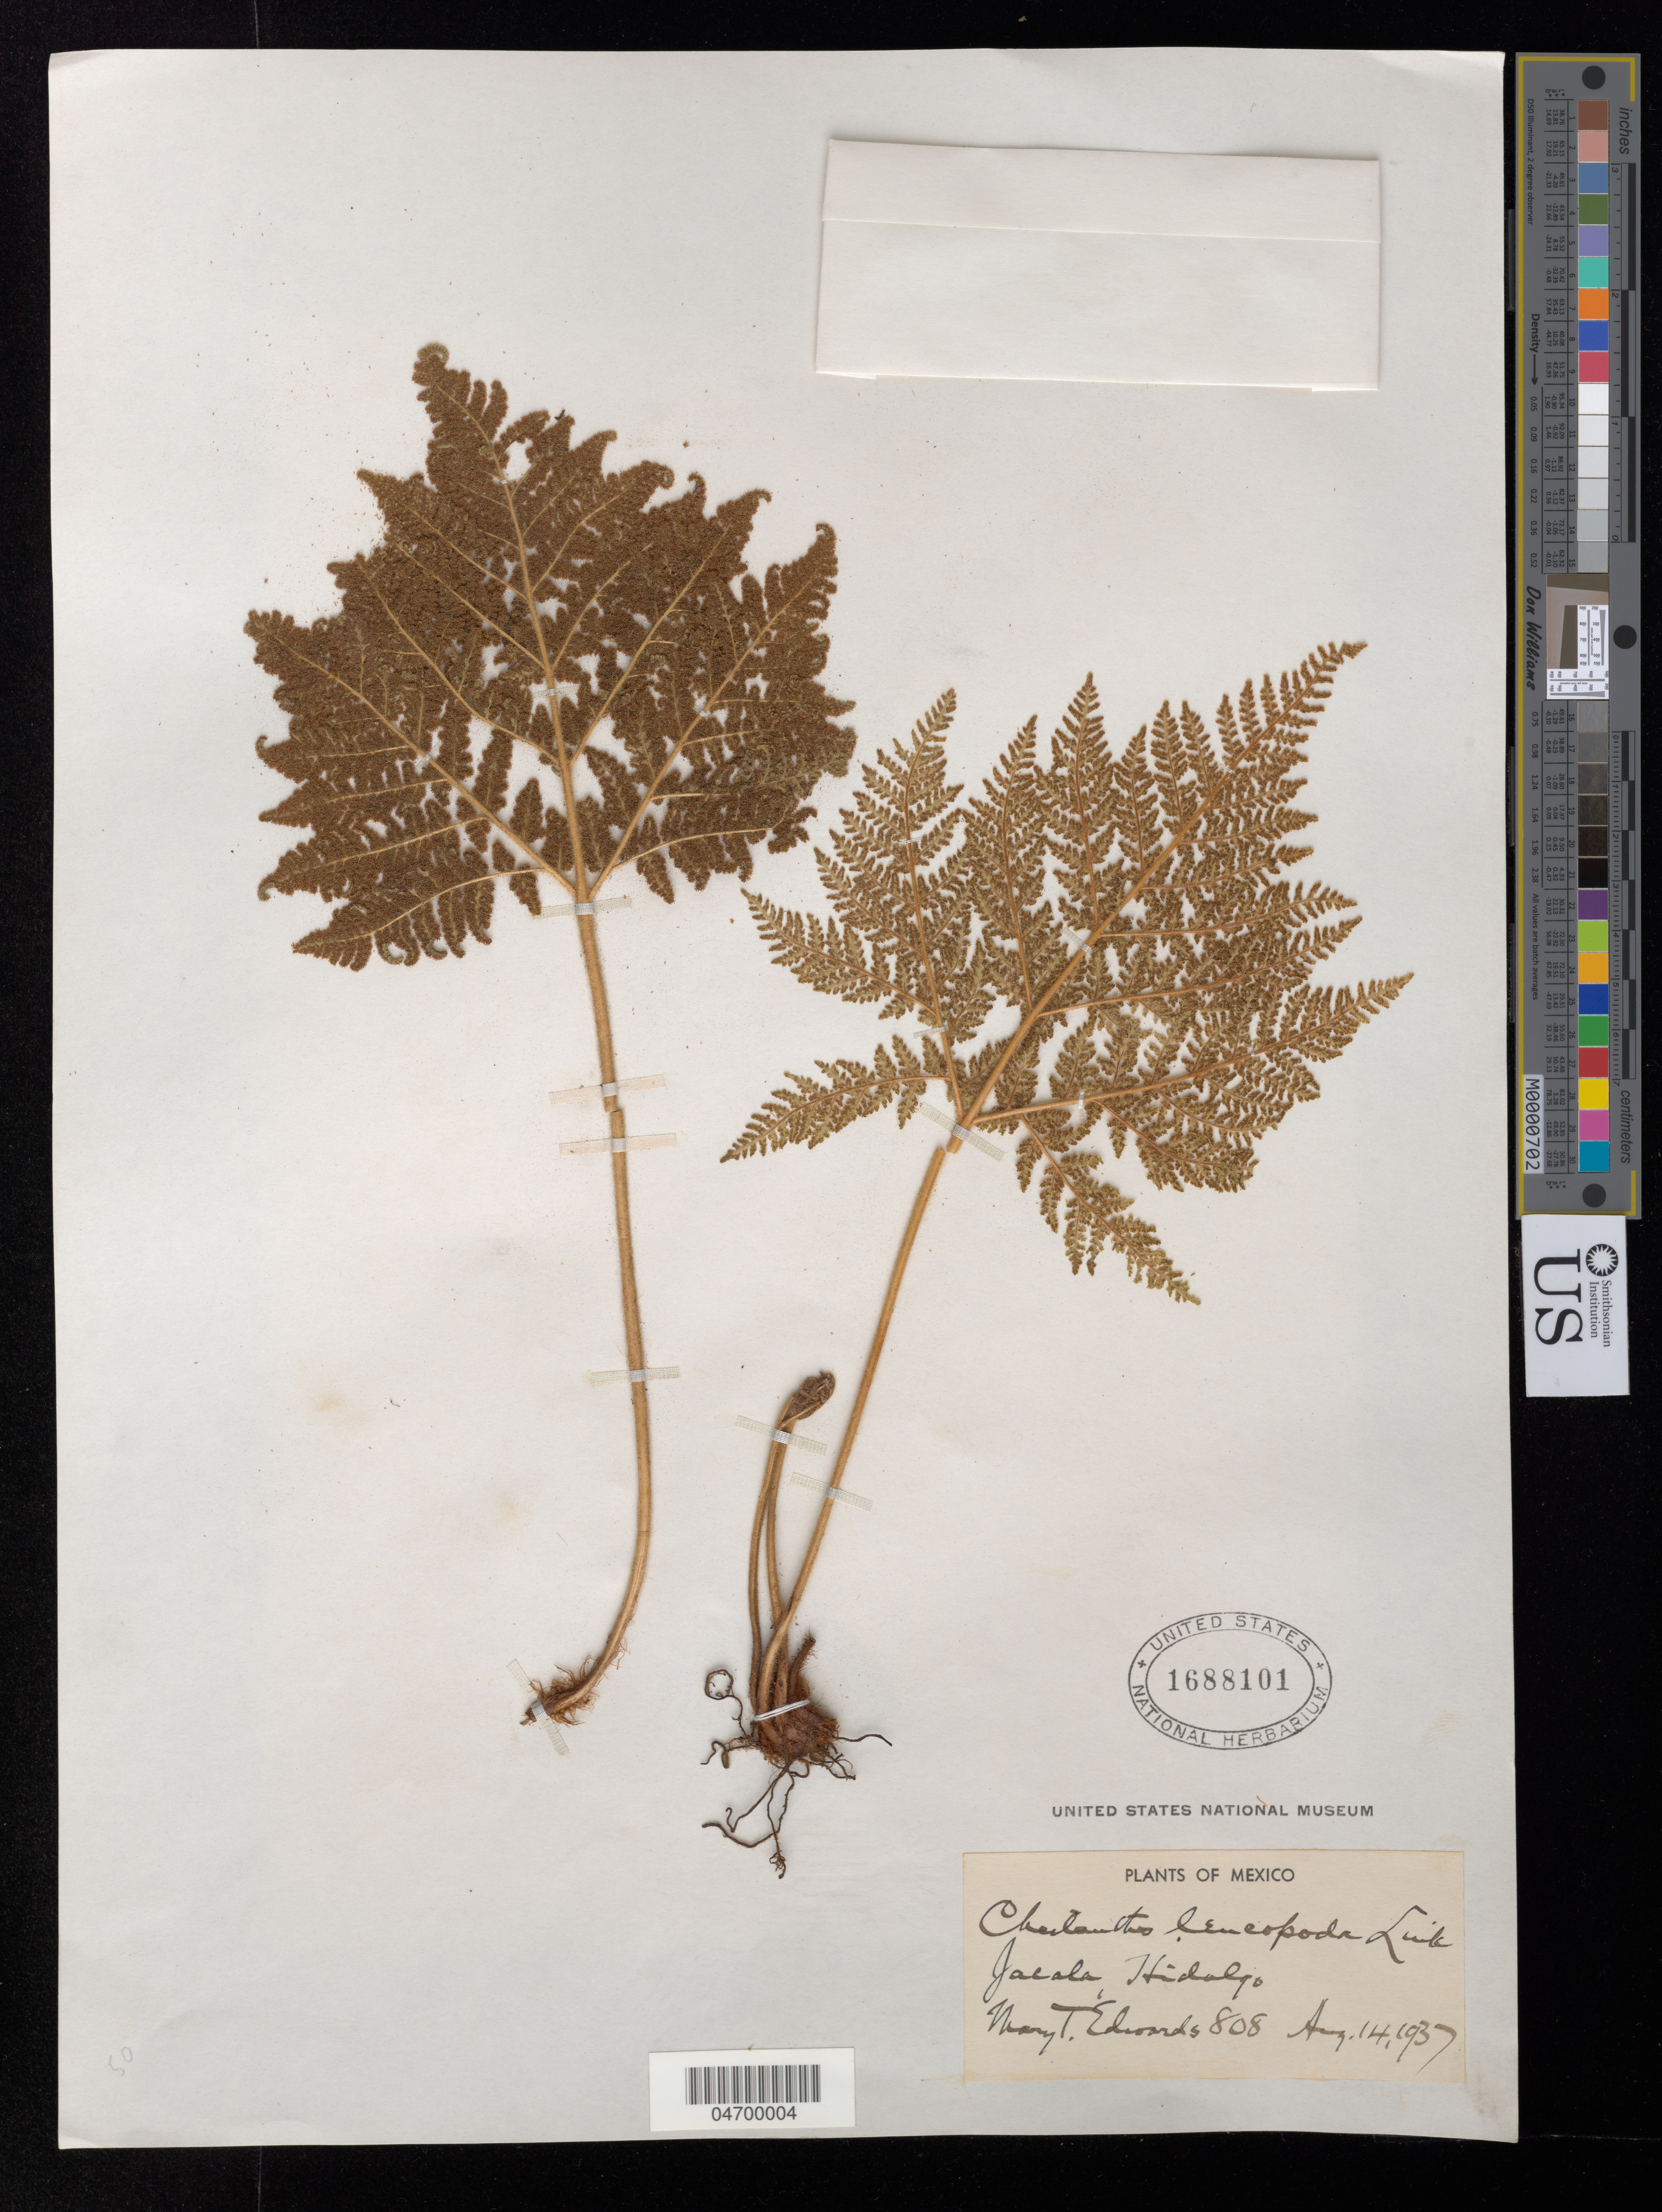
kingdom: Plantae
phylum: Tracheophyta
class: Polypodiopsida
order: Polypodiales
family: Pteridaceae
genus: Cheilanthes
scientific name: Cheilanthes leucopoda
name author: Link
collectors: M. Edwards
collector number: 808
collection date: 1937-08-14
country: Mexico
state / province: Hidalgo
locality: Jacala.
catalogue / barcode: US 1688101